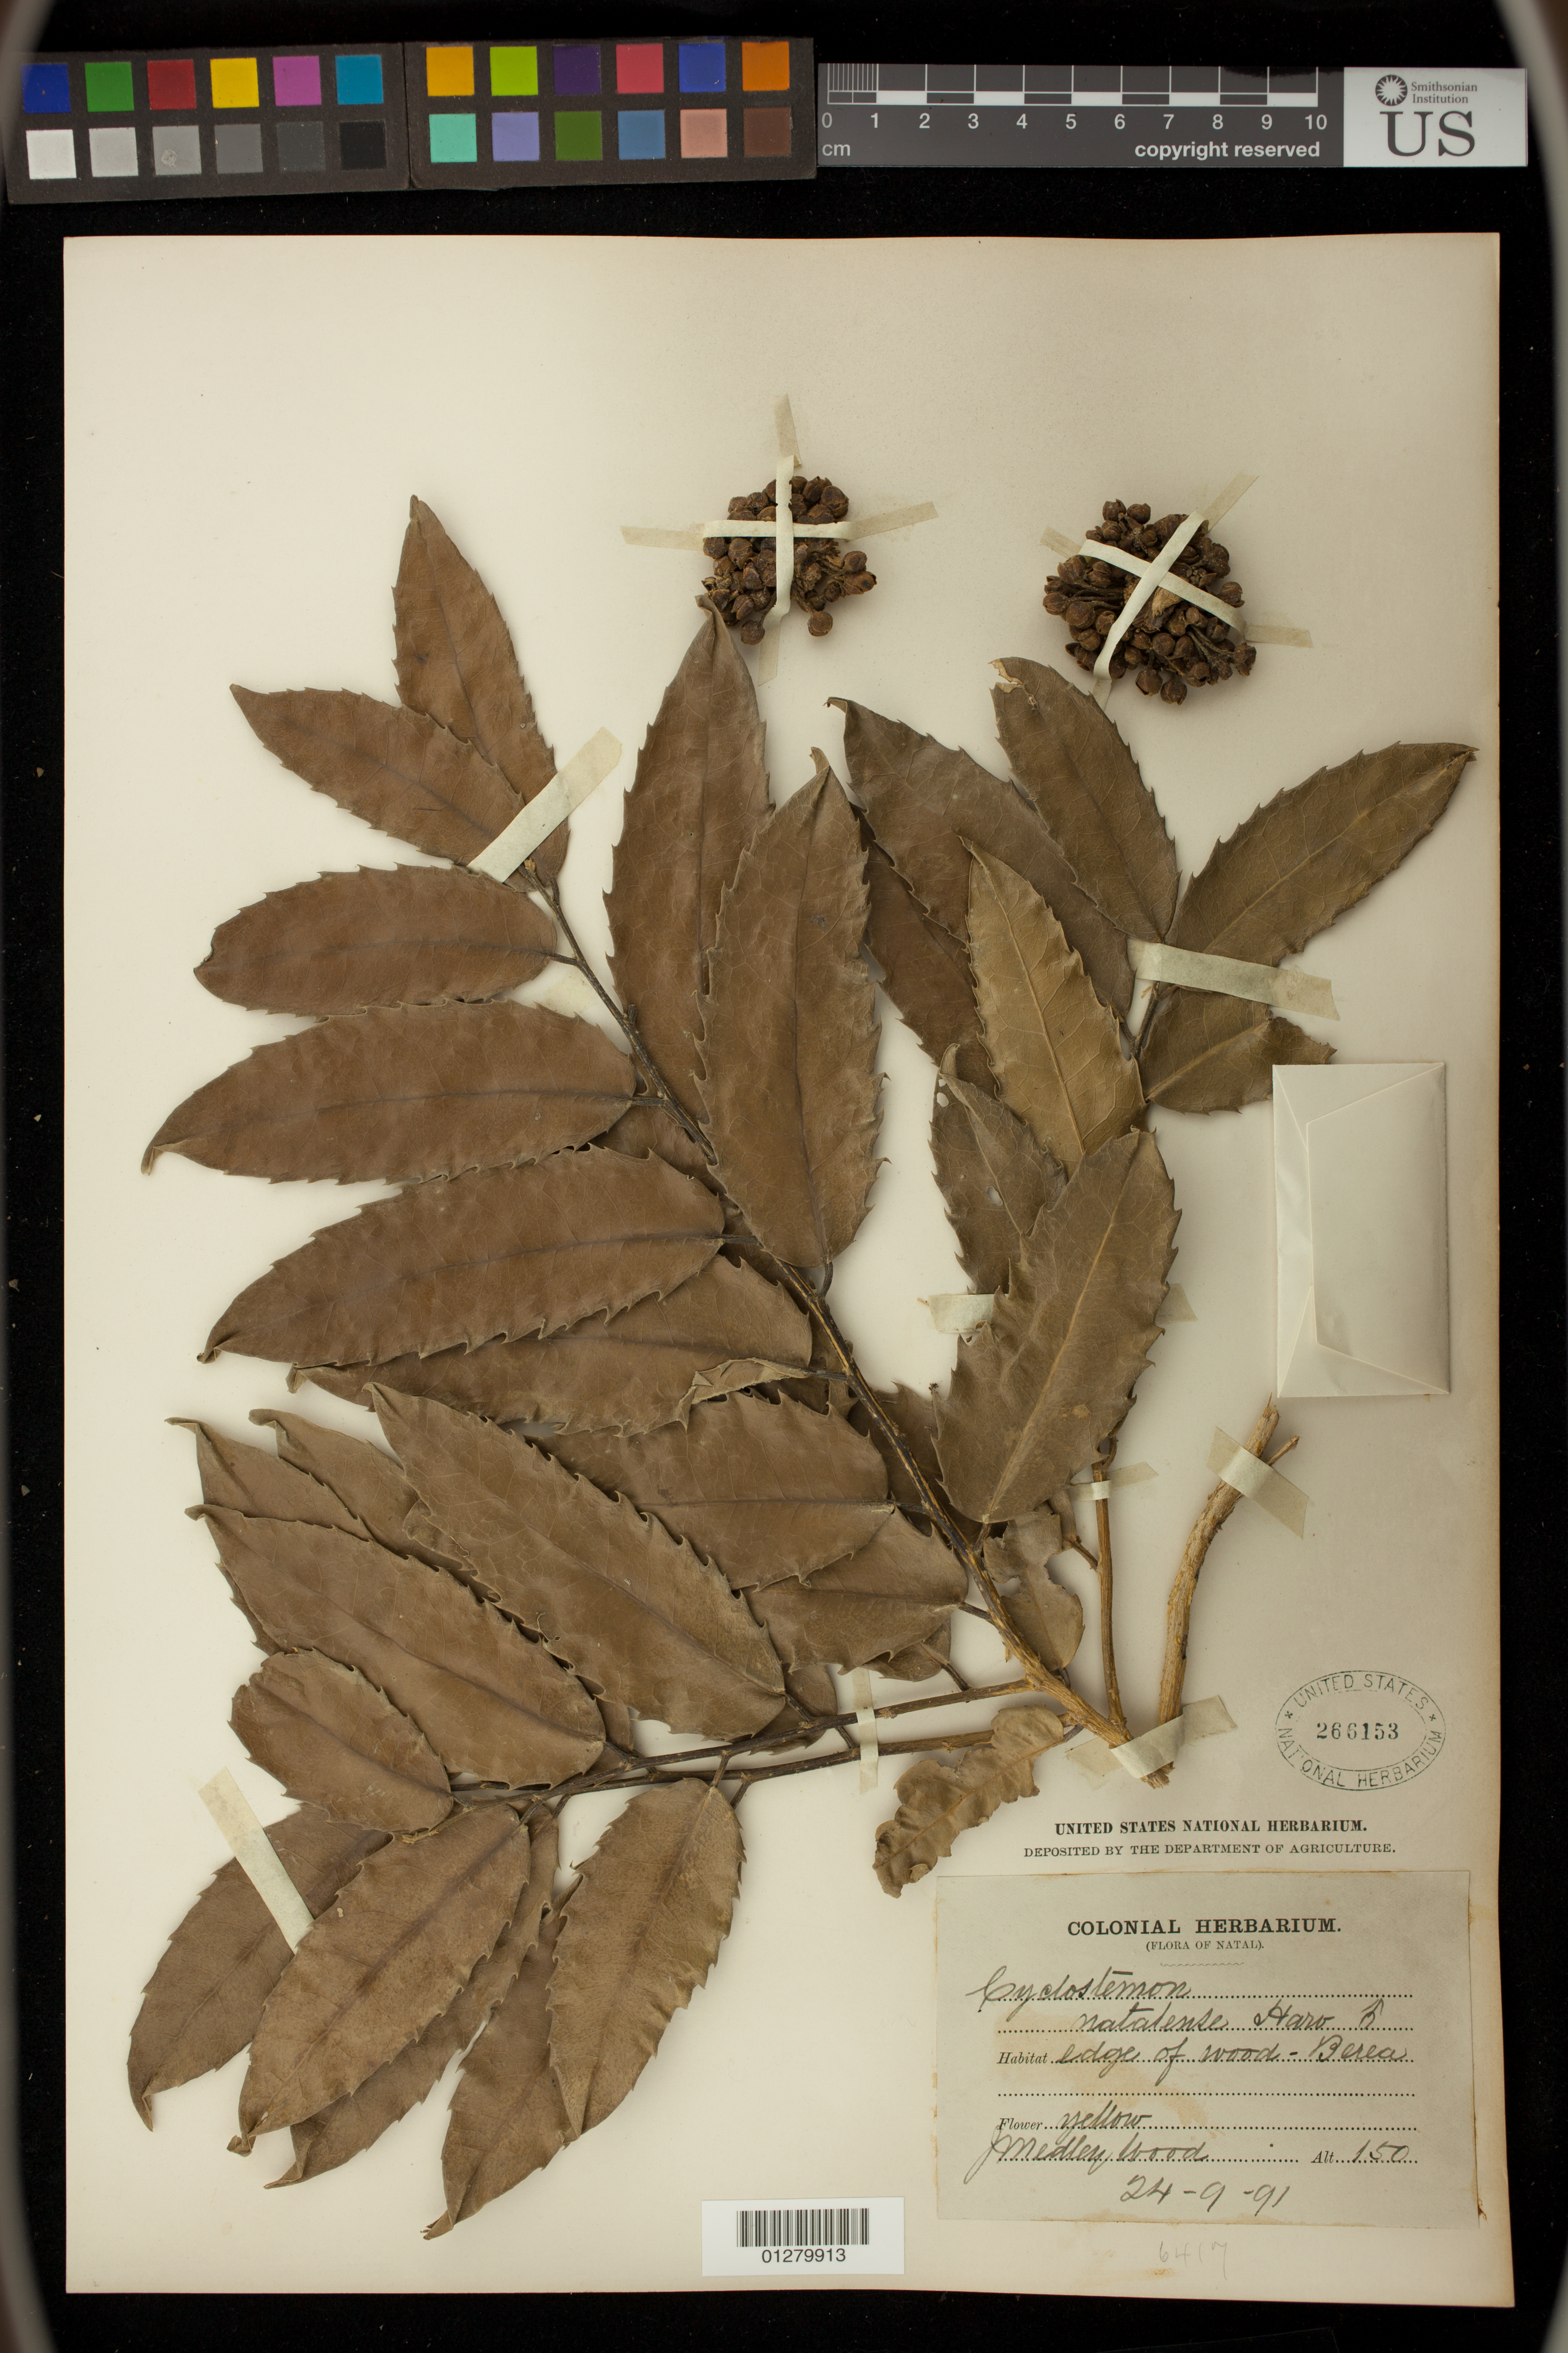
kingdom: Plantae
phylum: Tracheophyta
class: Magnoliopsida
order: Malpighiales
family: Putranjivaceae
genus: Drypetes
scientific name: Drypetes natalensis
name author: (Harv.) Hutch.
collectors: J. Medley Wood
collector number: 6417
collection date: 1891-09-24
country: Lesotho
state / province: Berea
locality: Berea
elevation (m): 46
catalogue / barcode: US 266153